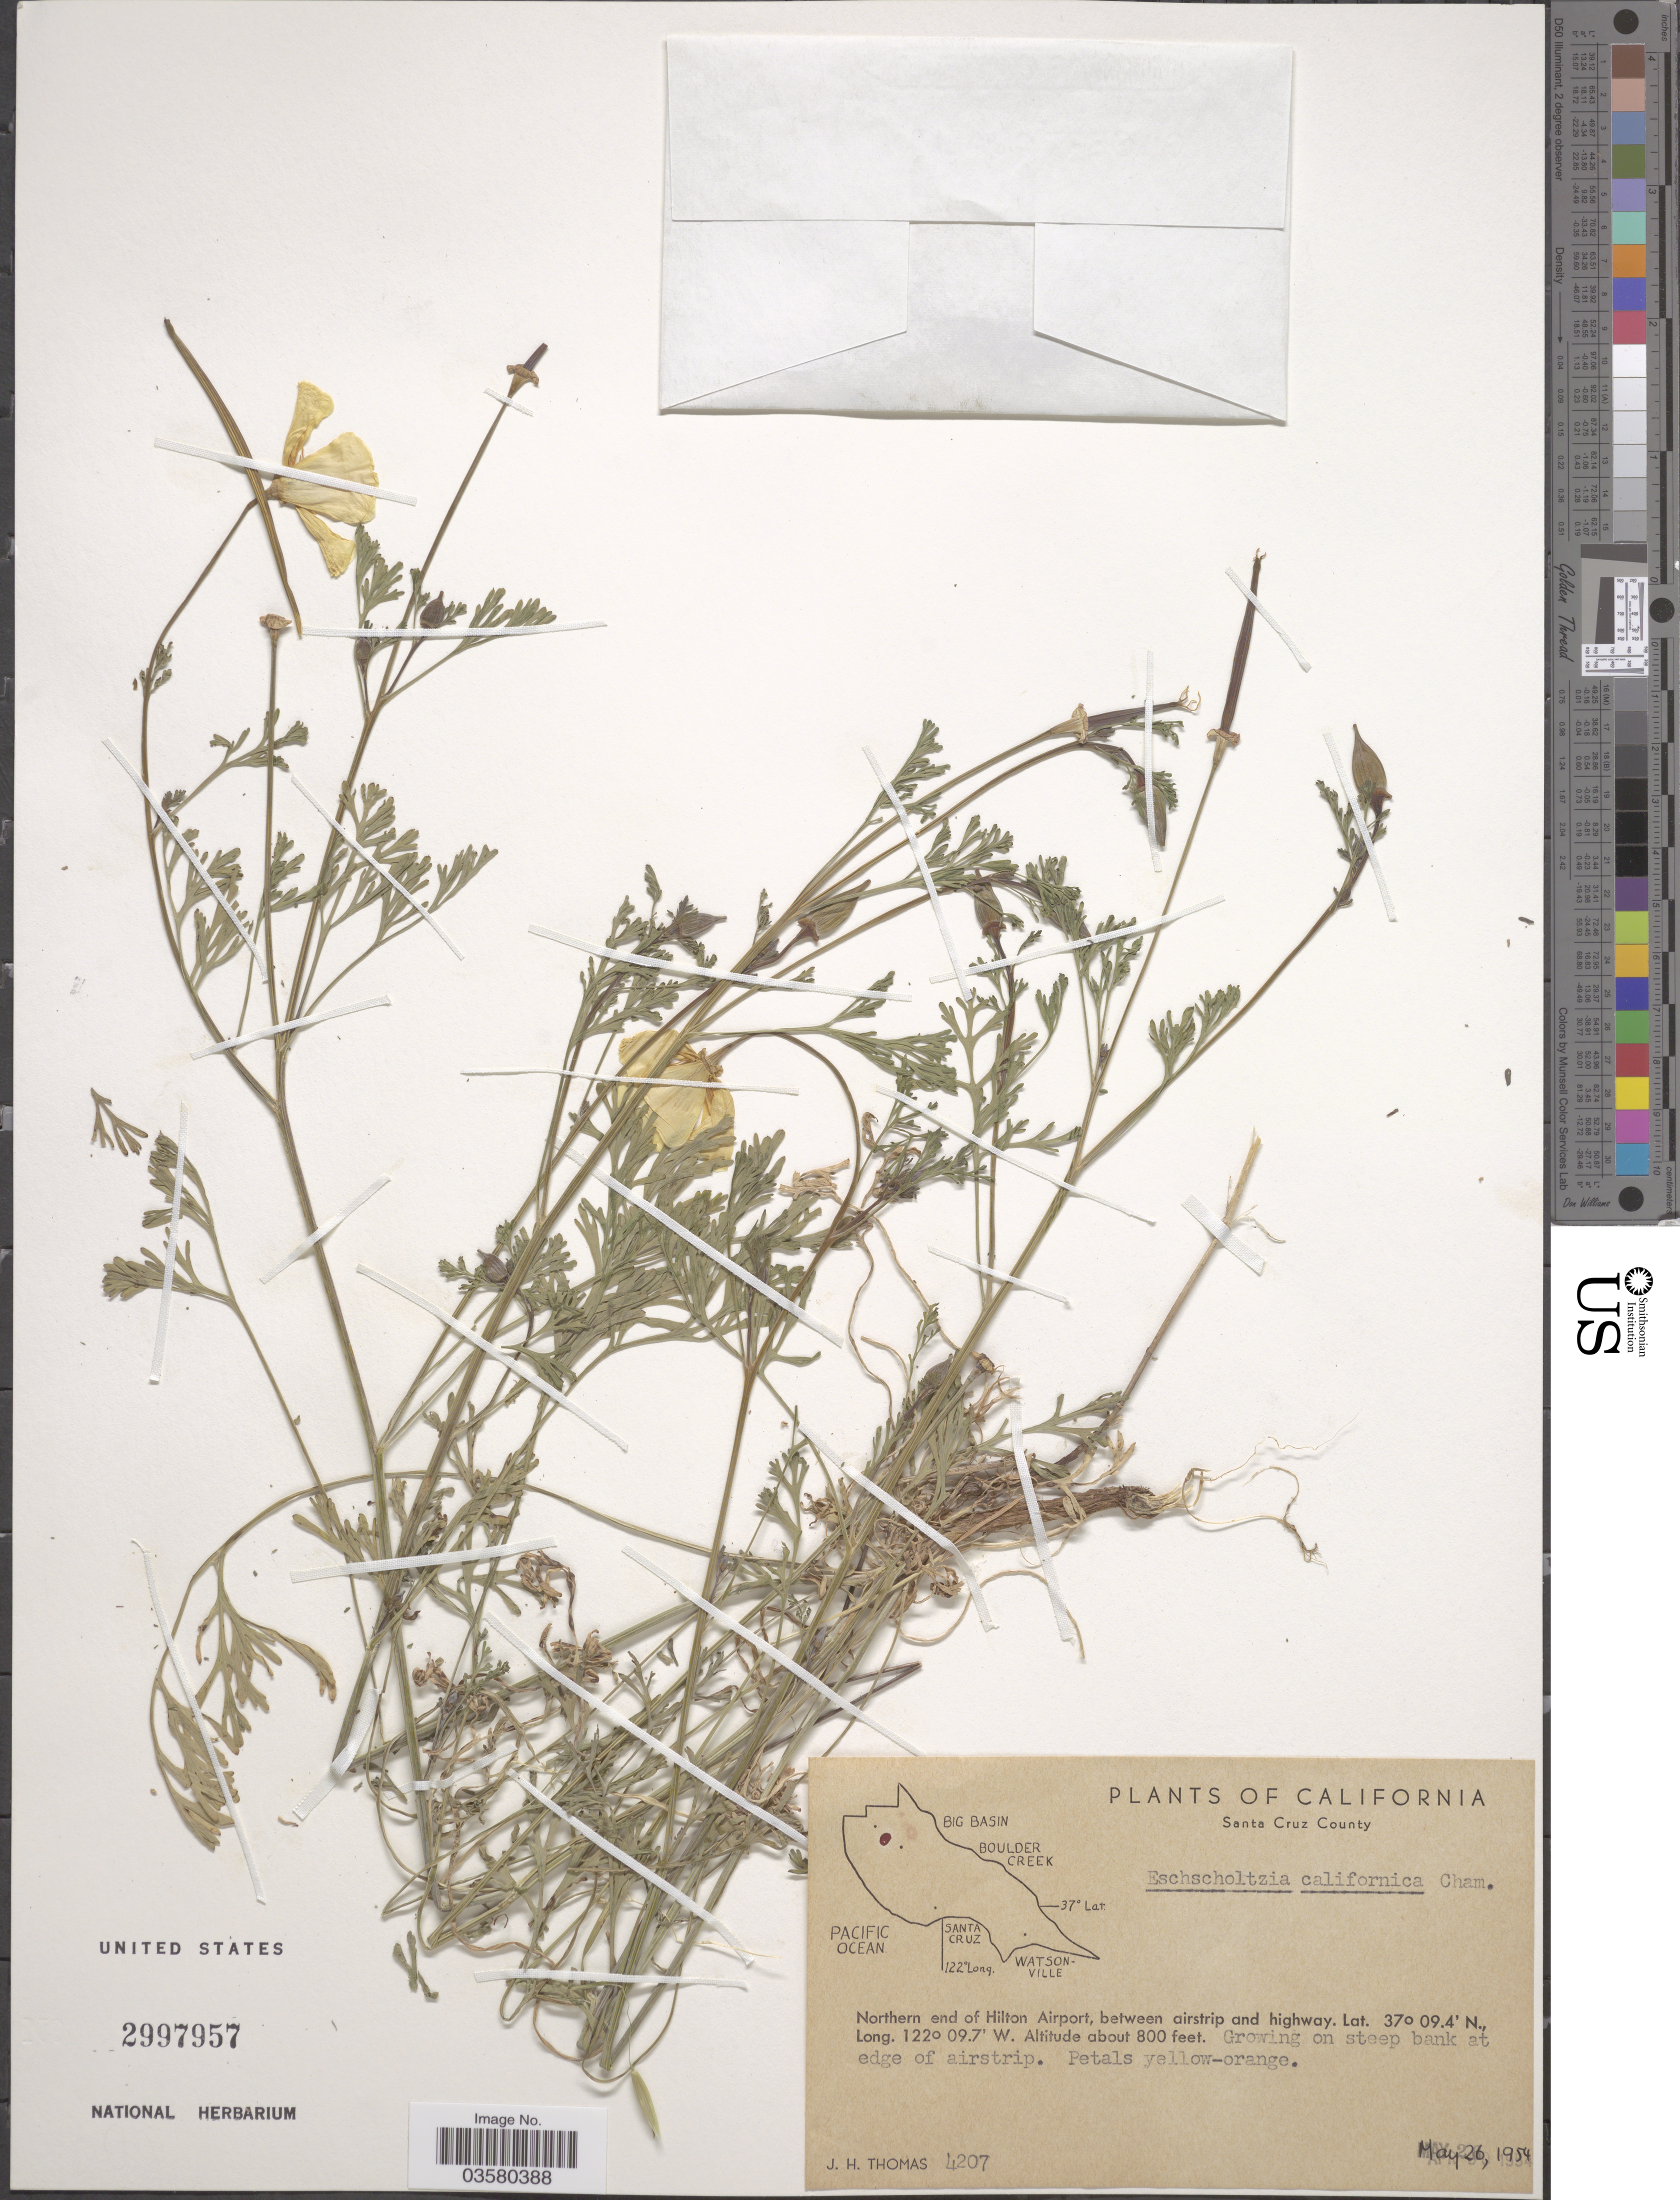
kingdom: Plantae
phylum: Tracheophyta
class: Magnoliopsida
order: Ranunculales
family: Papaveraceae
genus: Eschscholzia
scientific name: Eschscholzia californica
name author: Cham.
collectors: J. H. Thomas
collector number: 4207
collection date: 1954-05-26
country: United States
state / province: California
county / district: Santa Cruz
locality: Santa Cruz County. Northern end of Hilton Airport, between airstrip and highway.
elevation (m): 244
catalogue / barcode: US 2997957